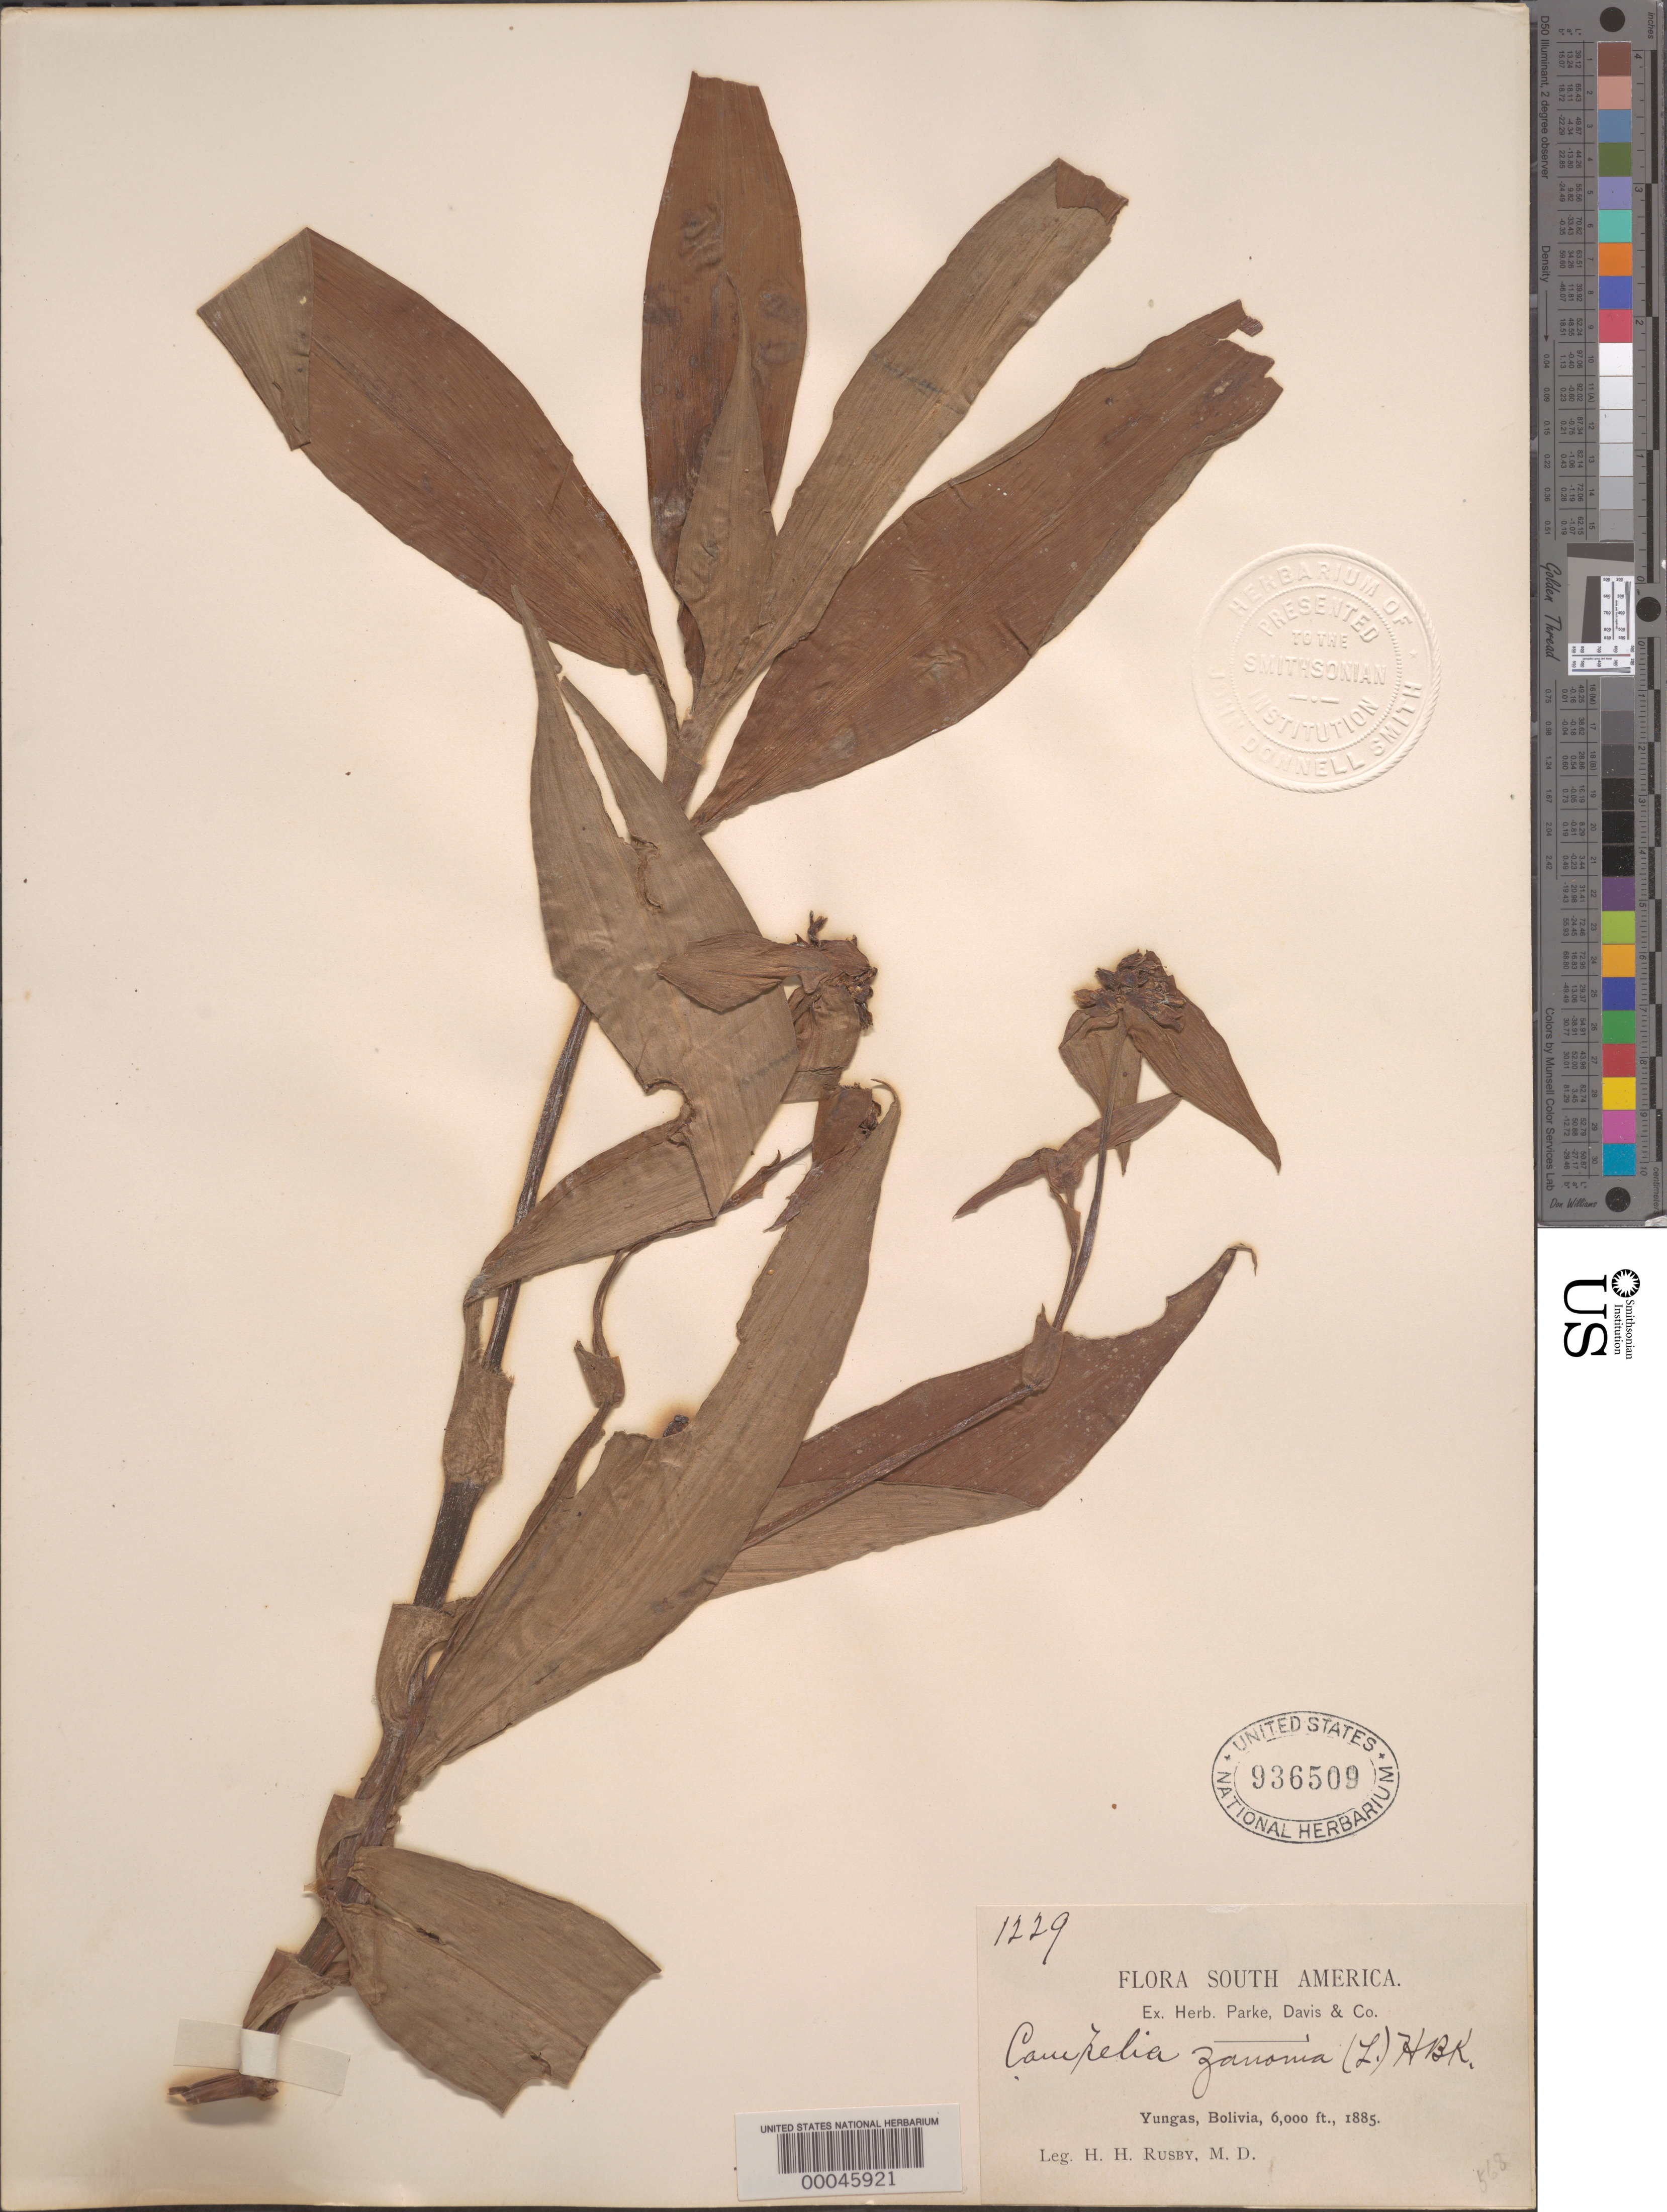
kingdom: Plantae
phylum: Tracheophyta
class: Liliopsida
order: Commelinales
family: Commelinaceae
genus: Tradescantia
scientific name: Tradescantia zanonia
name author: (L.) Sw.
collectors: H. H. Rusby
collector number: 1229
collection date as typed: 1885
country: Bolivia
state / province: La Paz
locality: Yungas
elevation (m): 1829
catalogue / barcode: US 936509